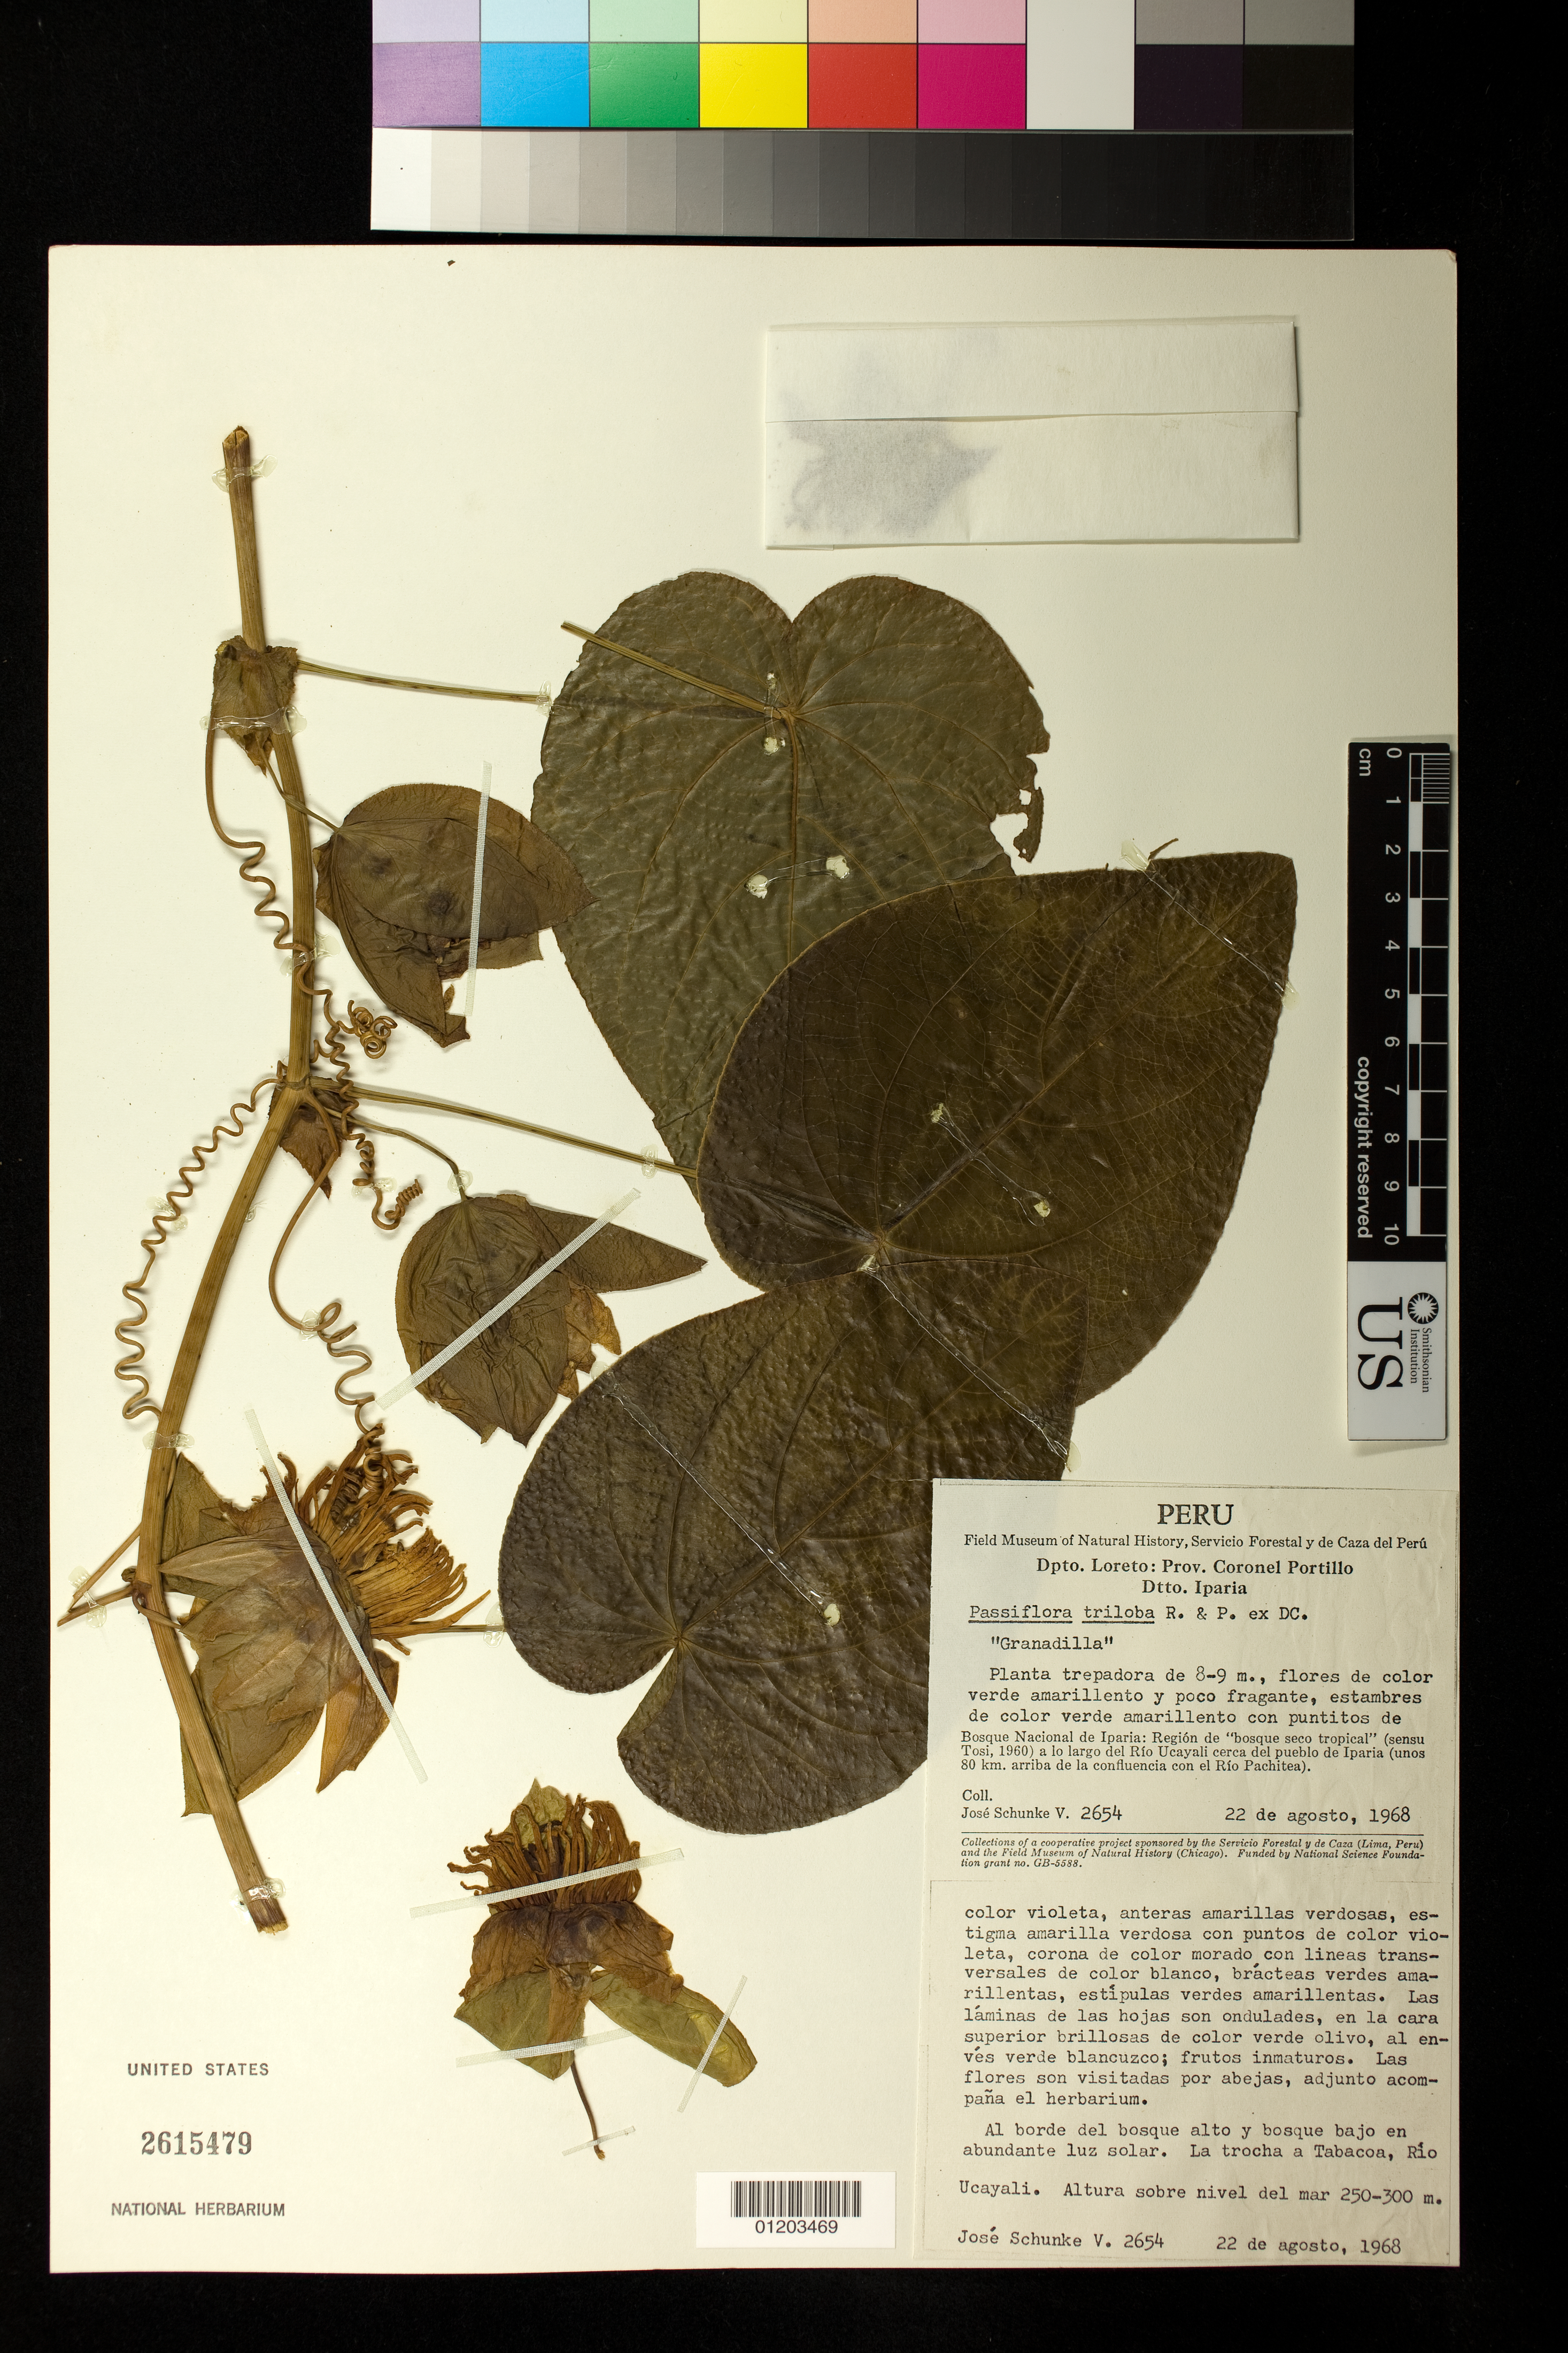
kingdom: Plantae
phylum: Tracheophyta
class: Magnoliopsida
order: Malpighiales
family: Passifloraceae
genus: Passiflora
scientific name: Passiflora triloba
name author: Ruiz & Pav. ex DC.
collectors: J. Schunke Vigo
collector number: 2654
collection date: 1968-08-22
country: Peru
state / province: Ucayali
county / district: Coronel Portillo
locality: Iparia.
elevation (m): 250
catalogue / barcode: US 2615479